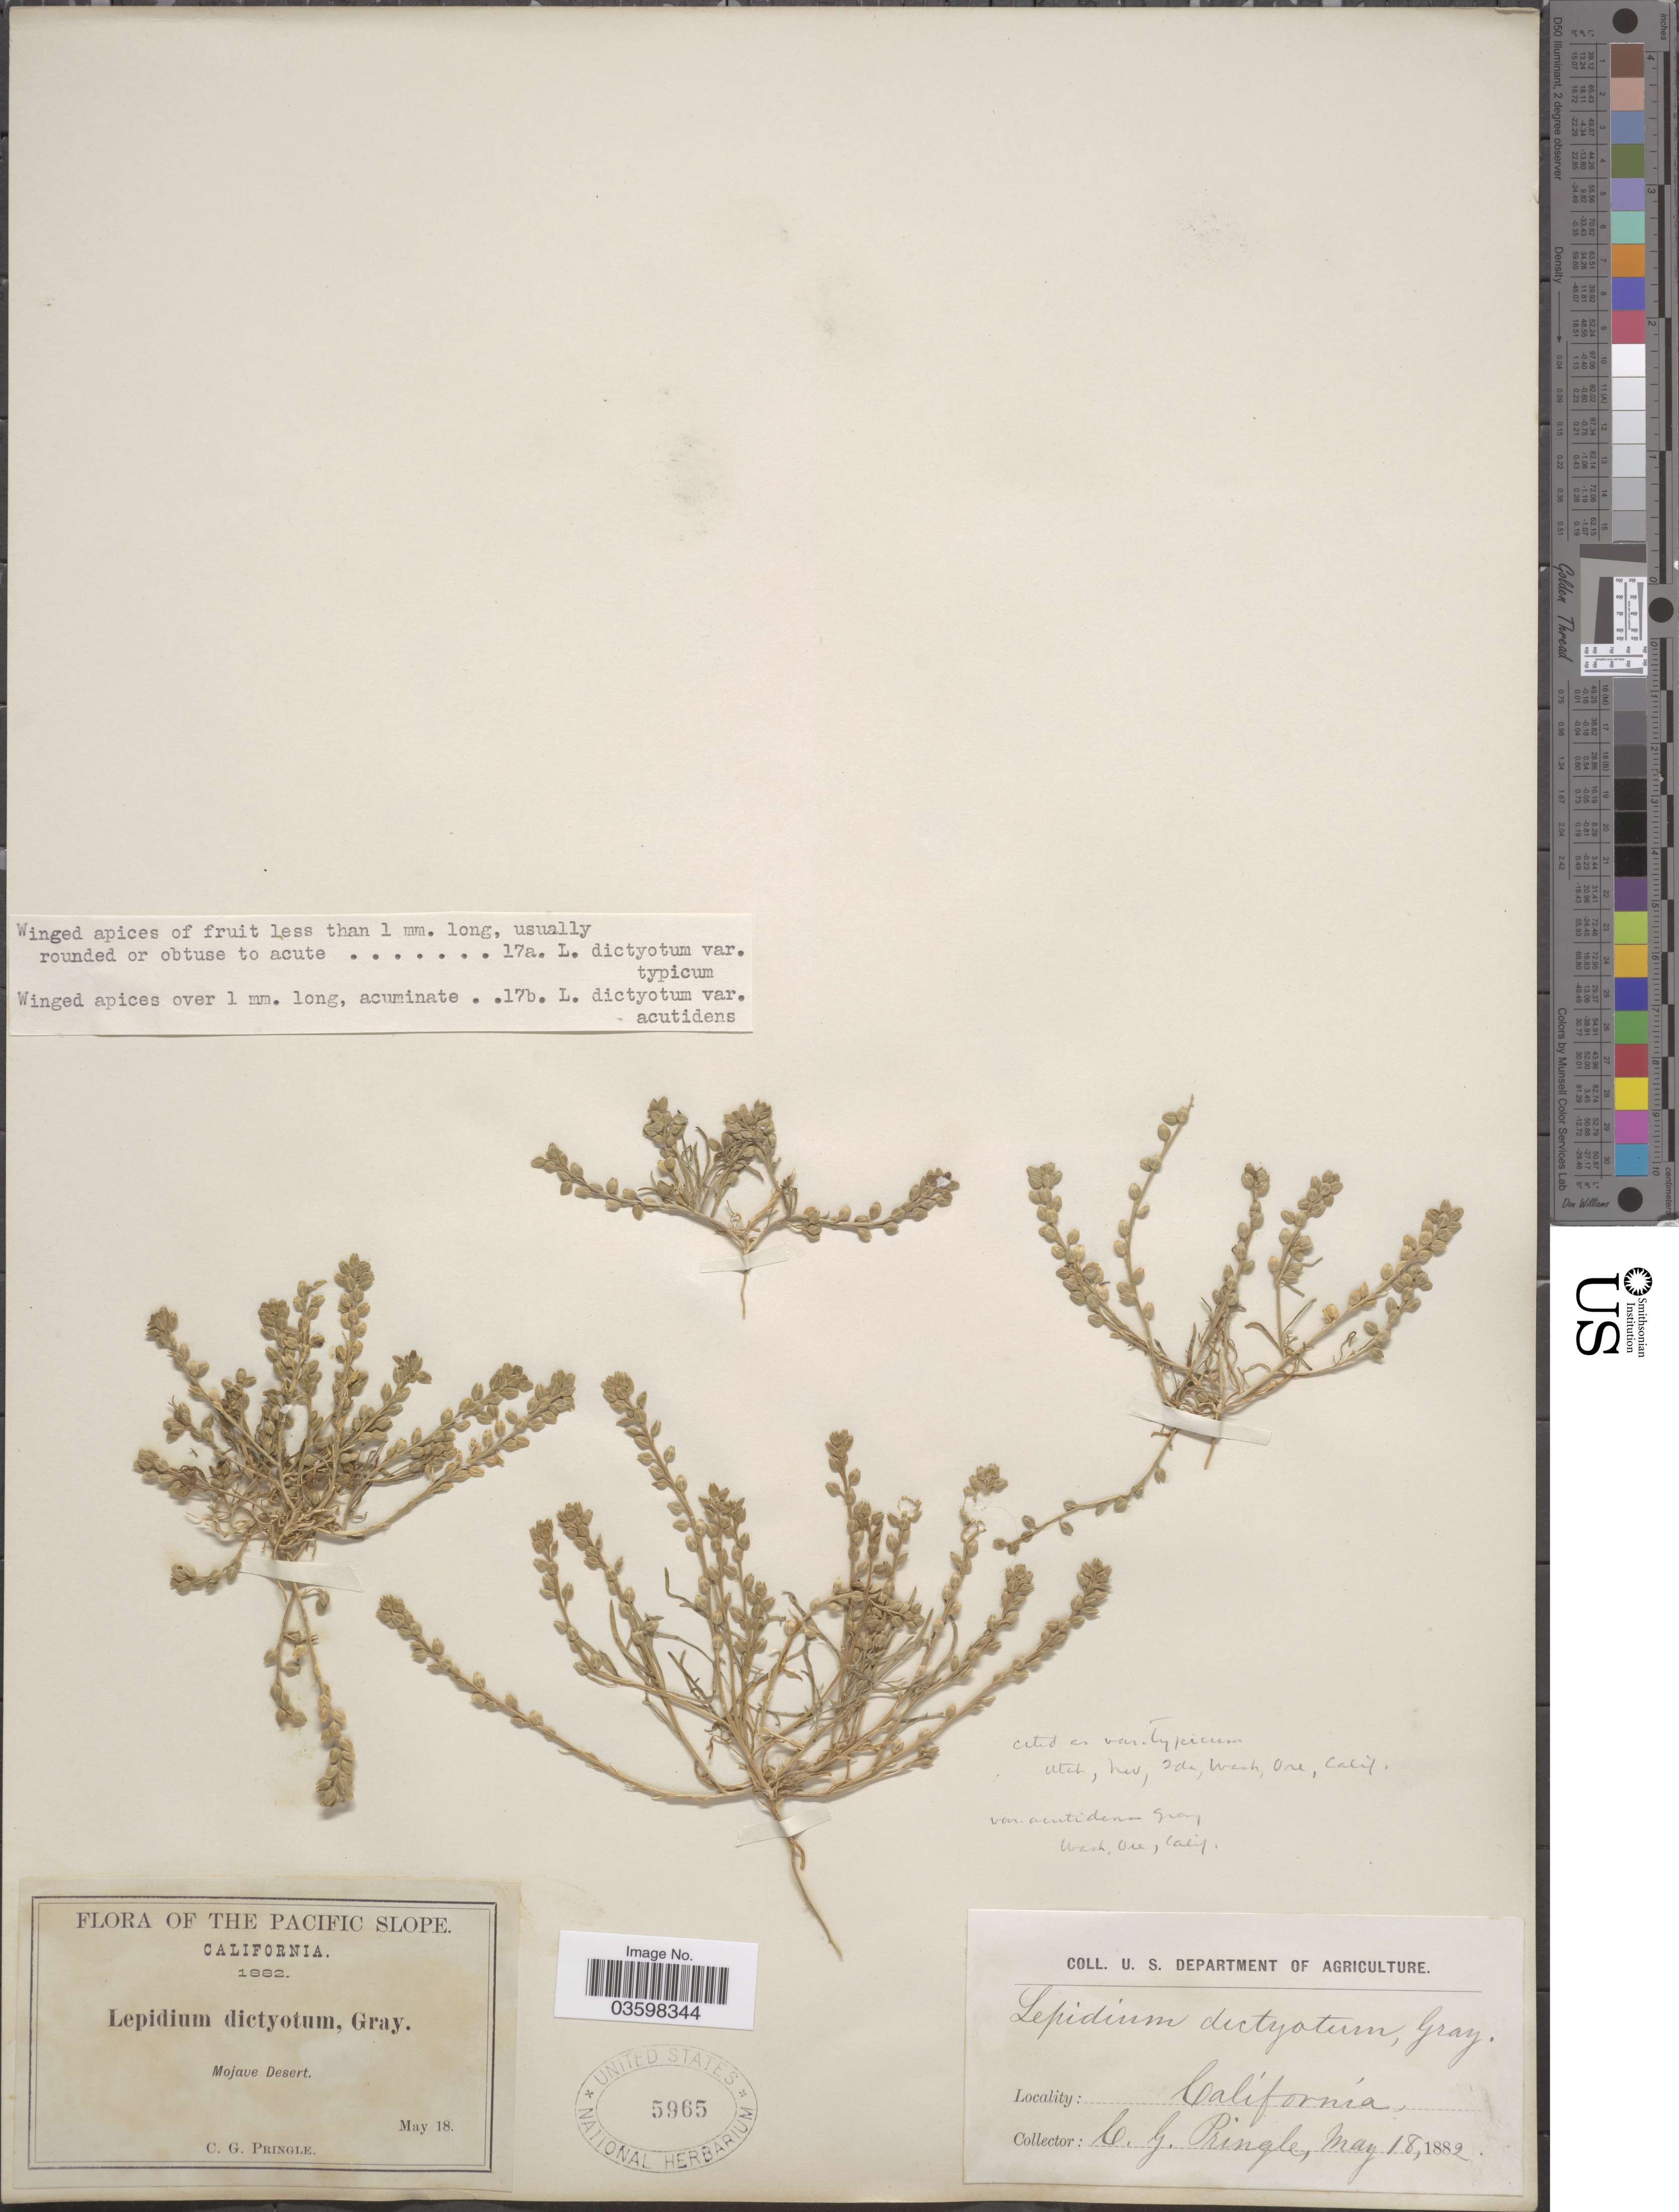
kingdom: Plantae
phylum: Tracheophyta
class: Magnoliopsida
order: Brassicales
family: Brassicaceae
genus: Lepidium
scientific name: Lepidium dictyotum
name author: A. Gray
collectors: C. G. Pringle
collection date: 1882-05-18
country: United States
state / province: California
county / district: San Bernardino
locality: The Pacific Slope. Mojave Desert.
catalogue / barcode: US 5965